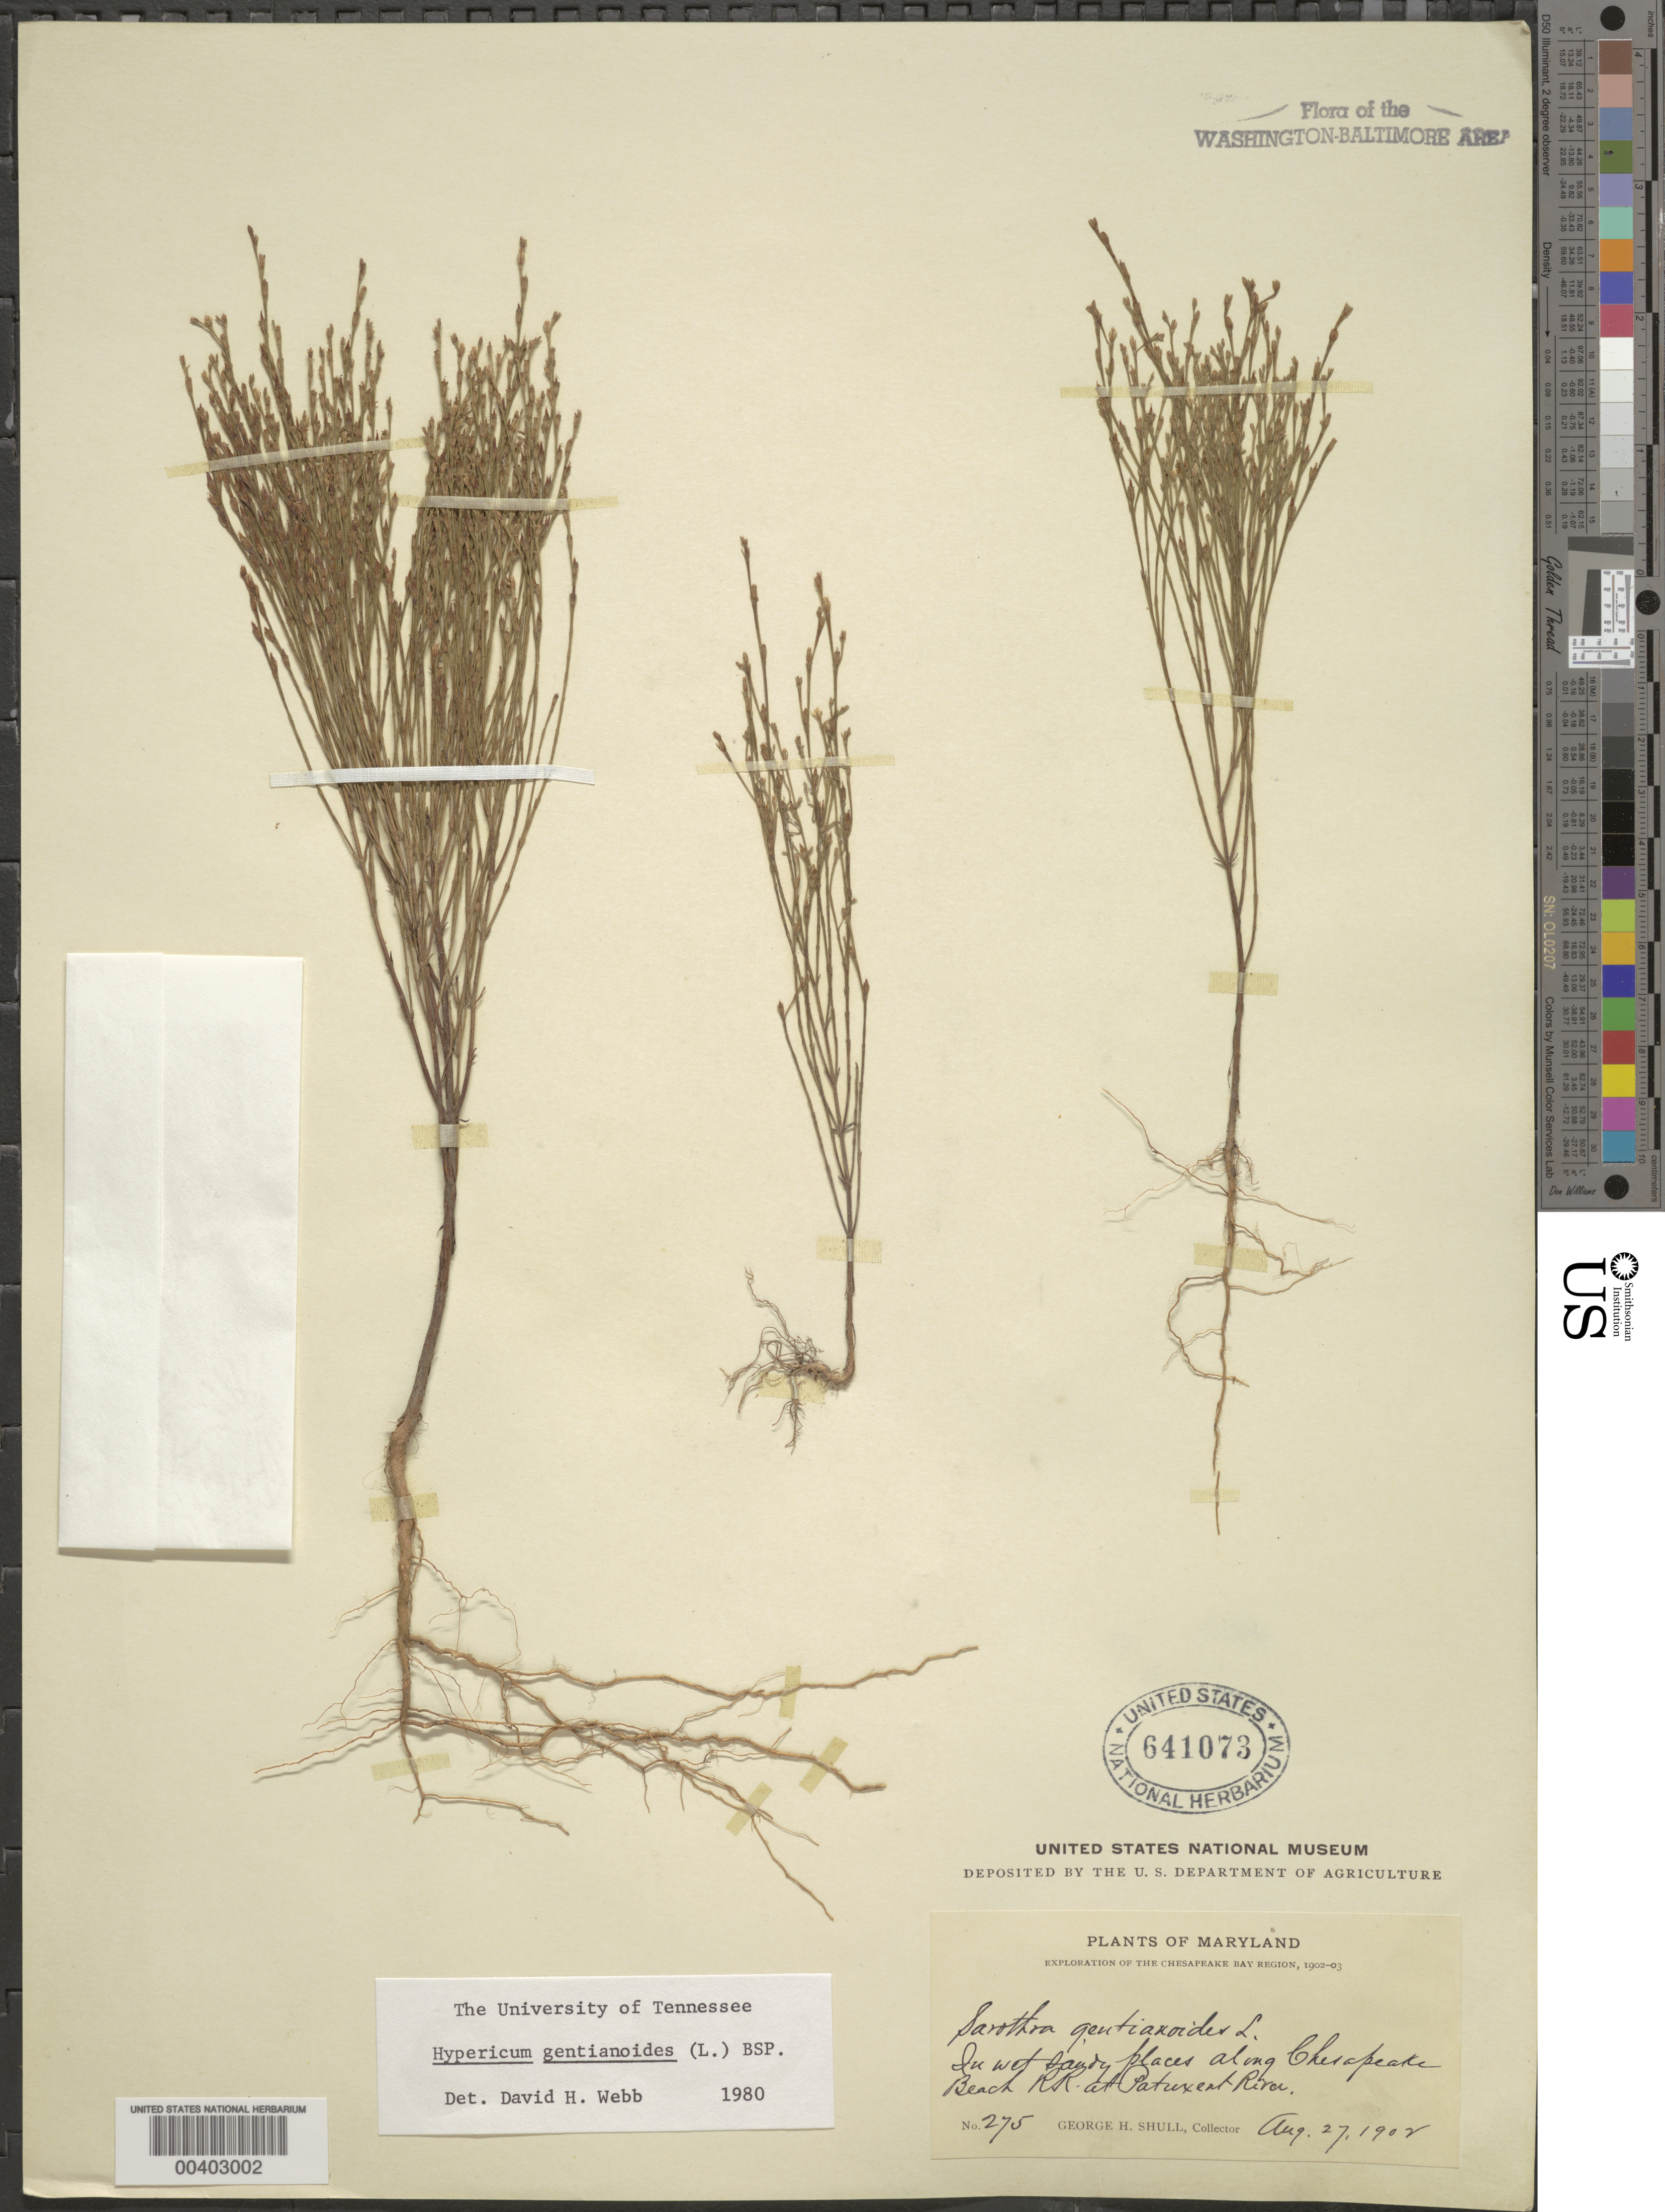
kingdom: Plantae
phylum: Tracheophyta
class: Magnoliopsida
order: Malpighiales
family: Hypericaceae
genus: Hypericum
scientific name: Hypericum gentianoides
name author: (L.) Britton, Stearns & Poggenb.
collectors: G. H. Shull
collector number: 275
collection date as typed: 27 Aug 1902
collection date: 1902-08-27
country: United States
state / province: Maryland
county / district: Calvert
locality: Chesapeake Beach Railroad at Patuxent River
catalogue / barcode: US 641073